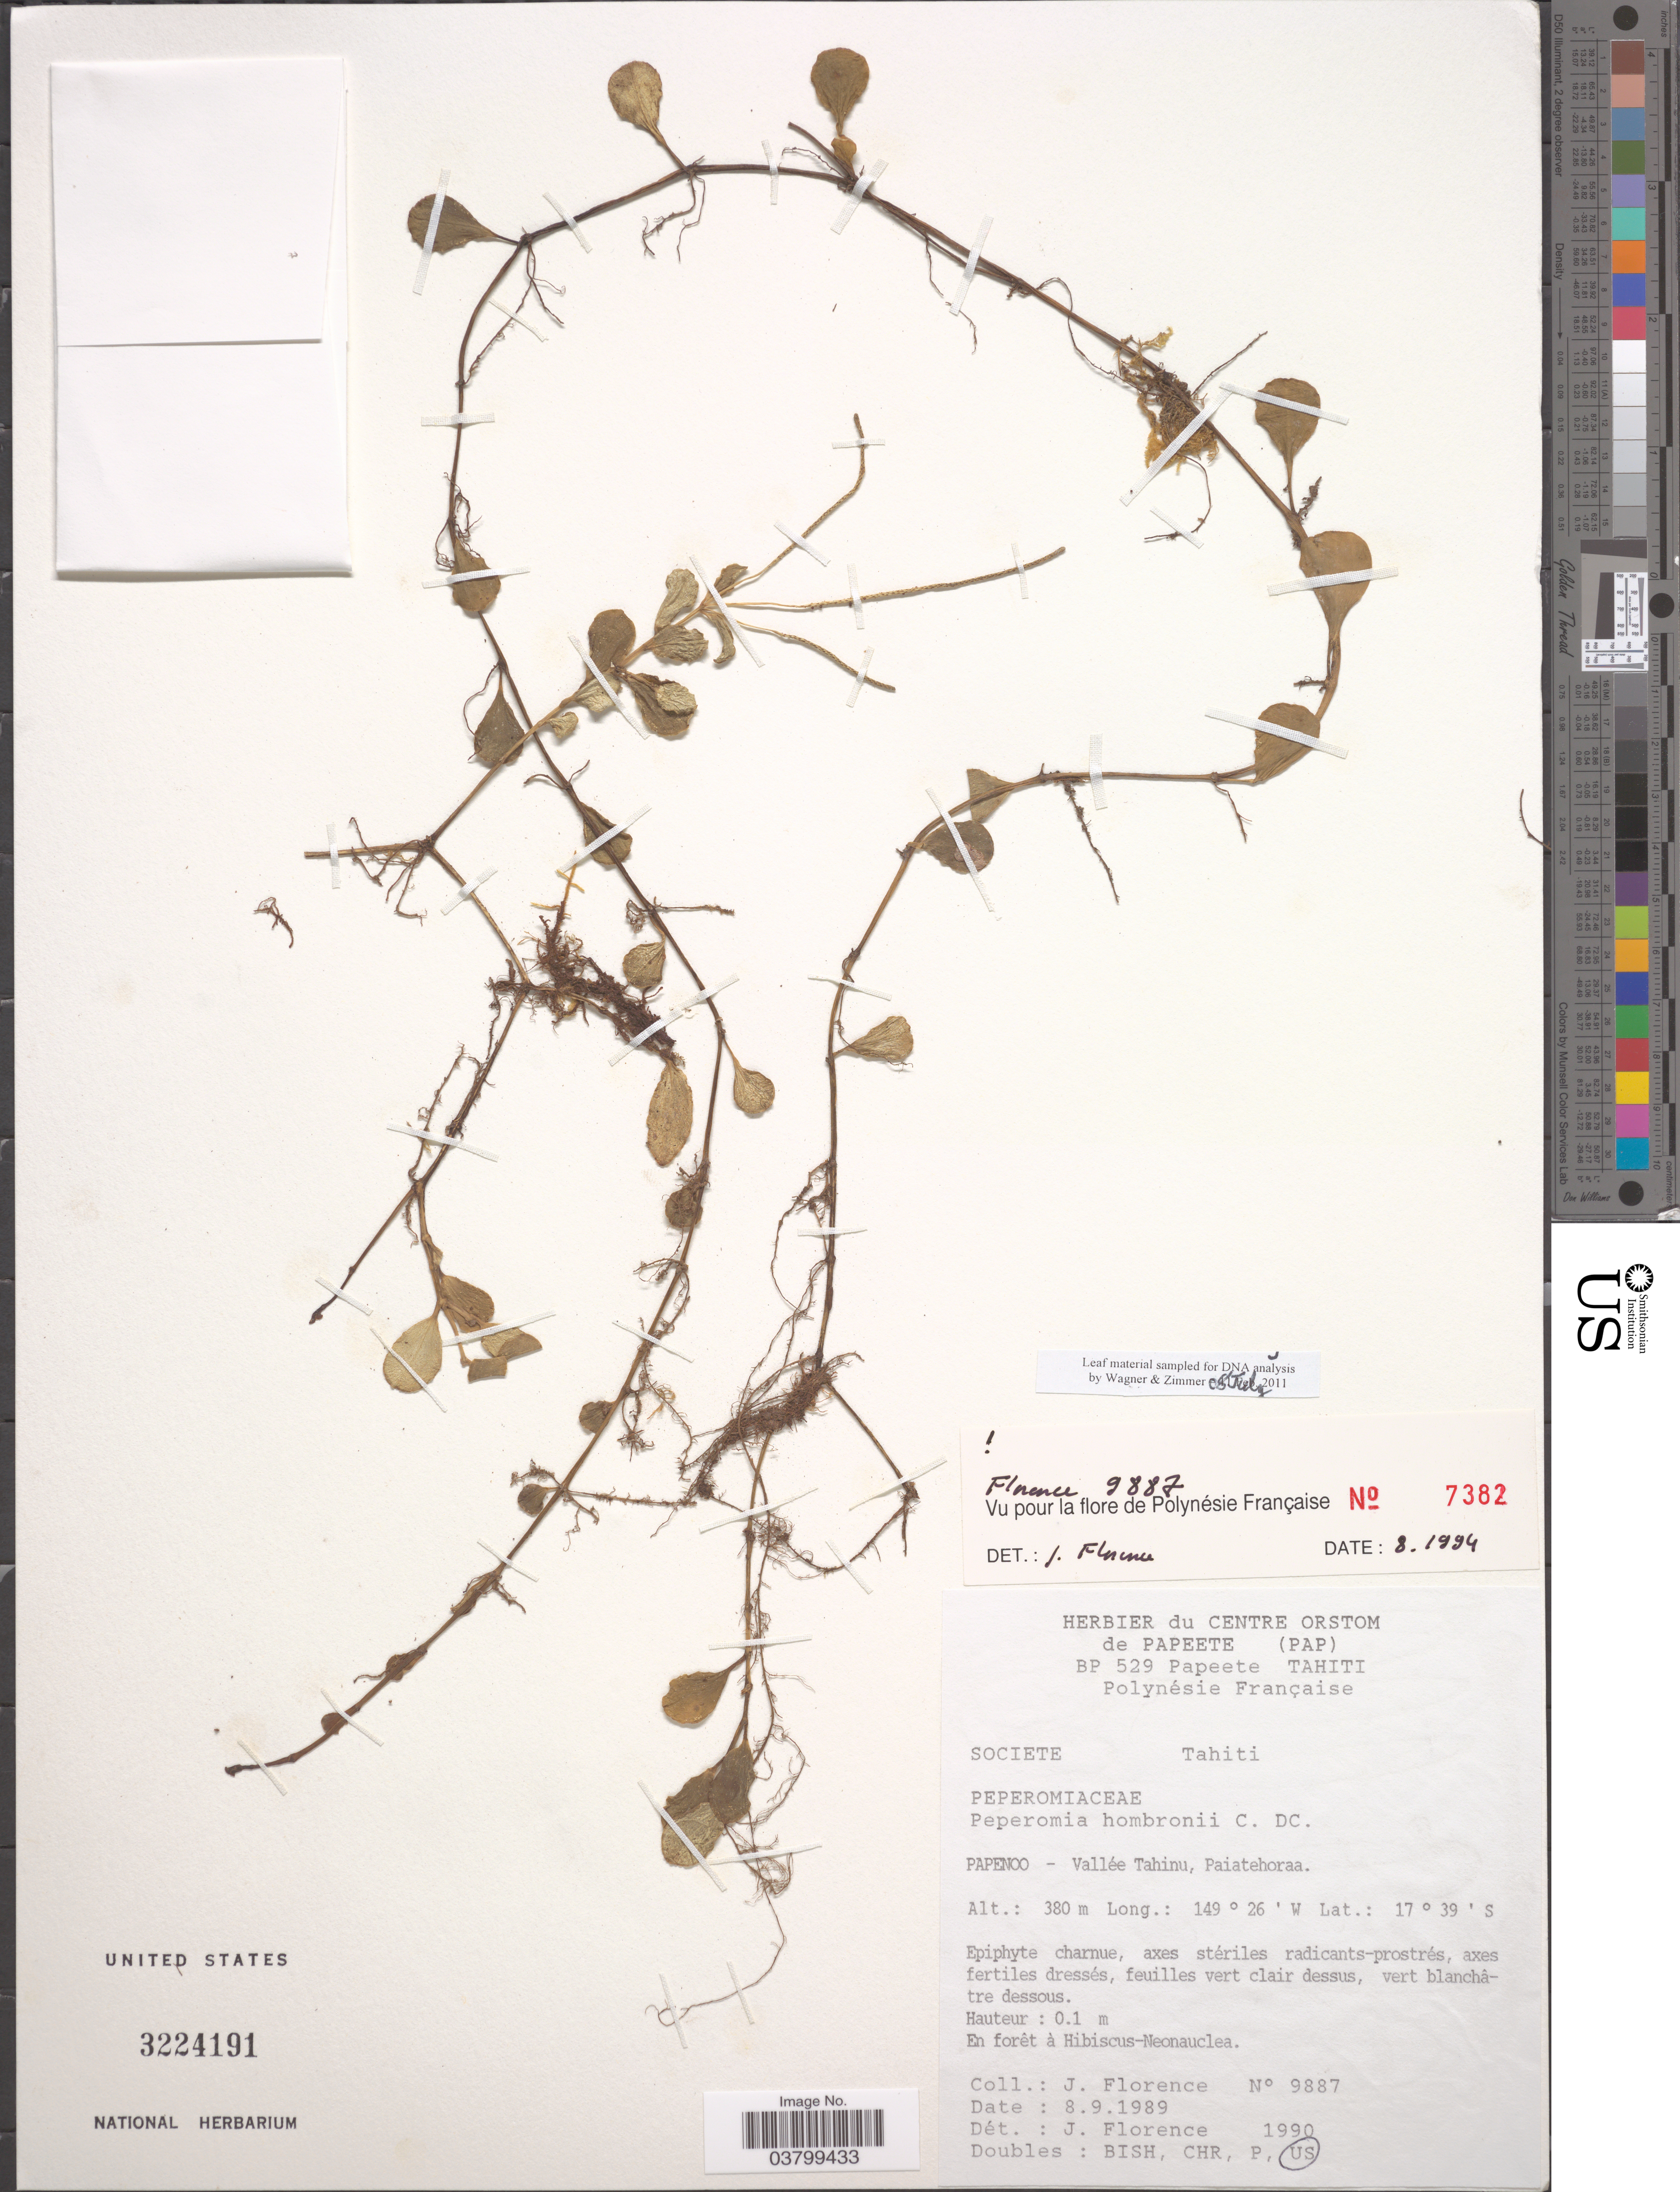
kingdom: Plantae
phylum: Tracheophyta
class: Magnoliopsida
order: Piperales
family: Piperaceae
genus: Peperomia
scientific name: Peperomia hombronii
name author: C. DC.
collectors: J. Florence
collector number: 9887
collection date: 1989-09-08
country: French Polynesia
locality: Societe. Tahiti. Papenoo - Vallée Tahinu, Paiatehoraa.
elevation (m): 380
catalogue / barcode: US 3224191